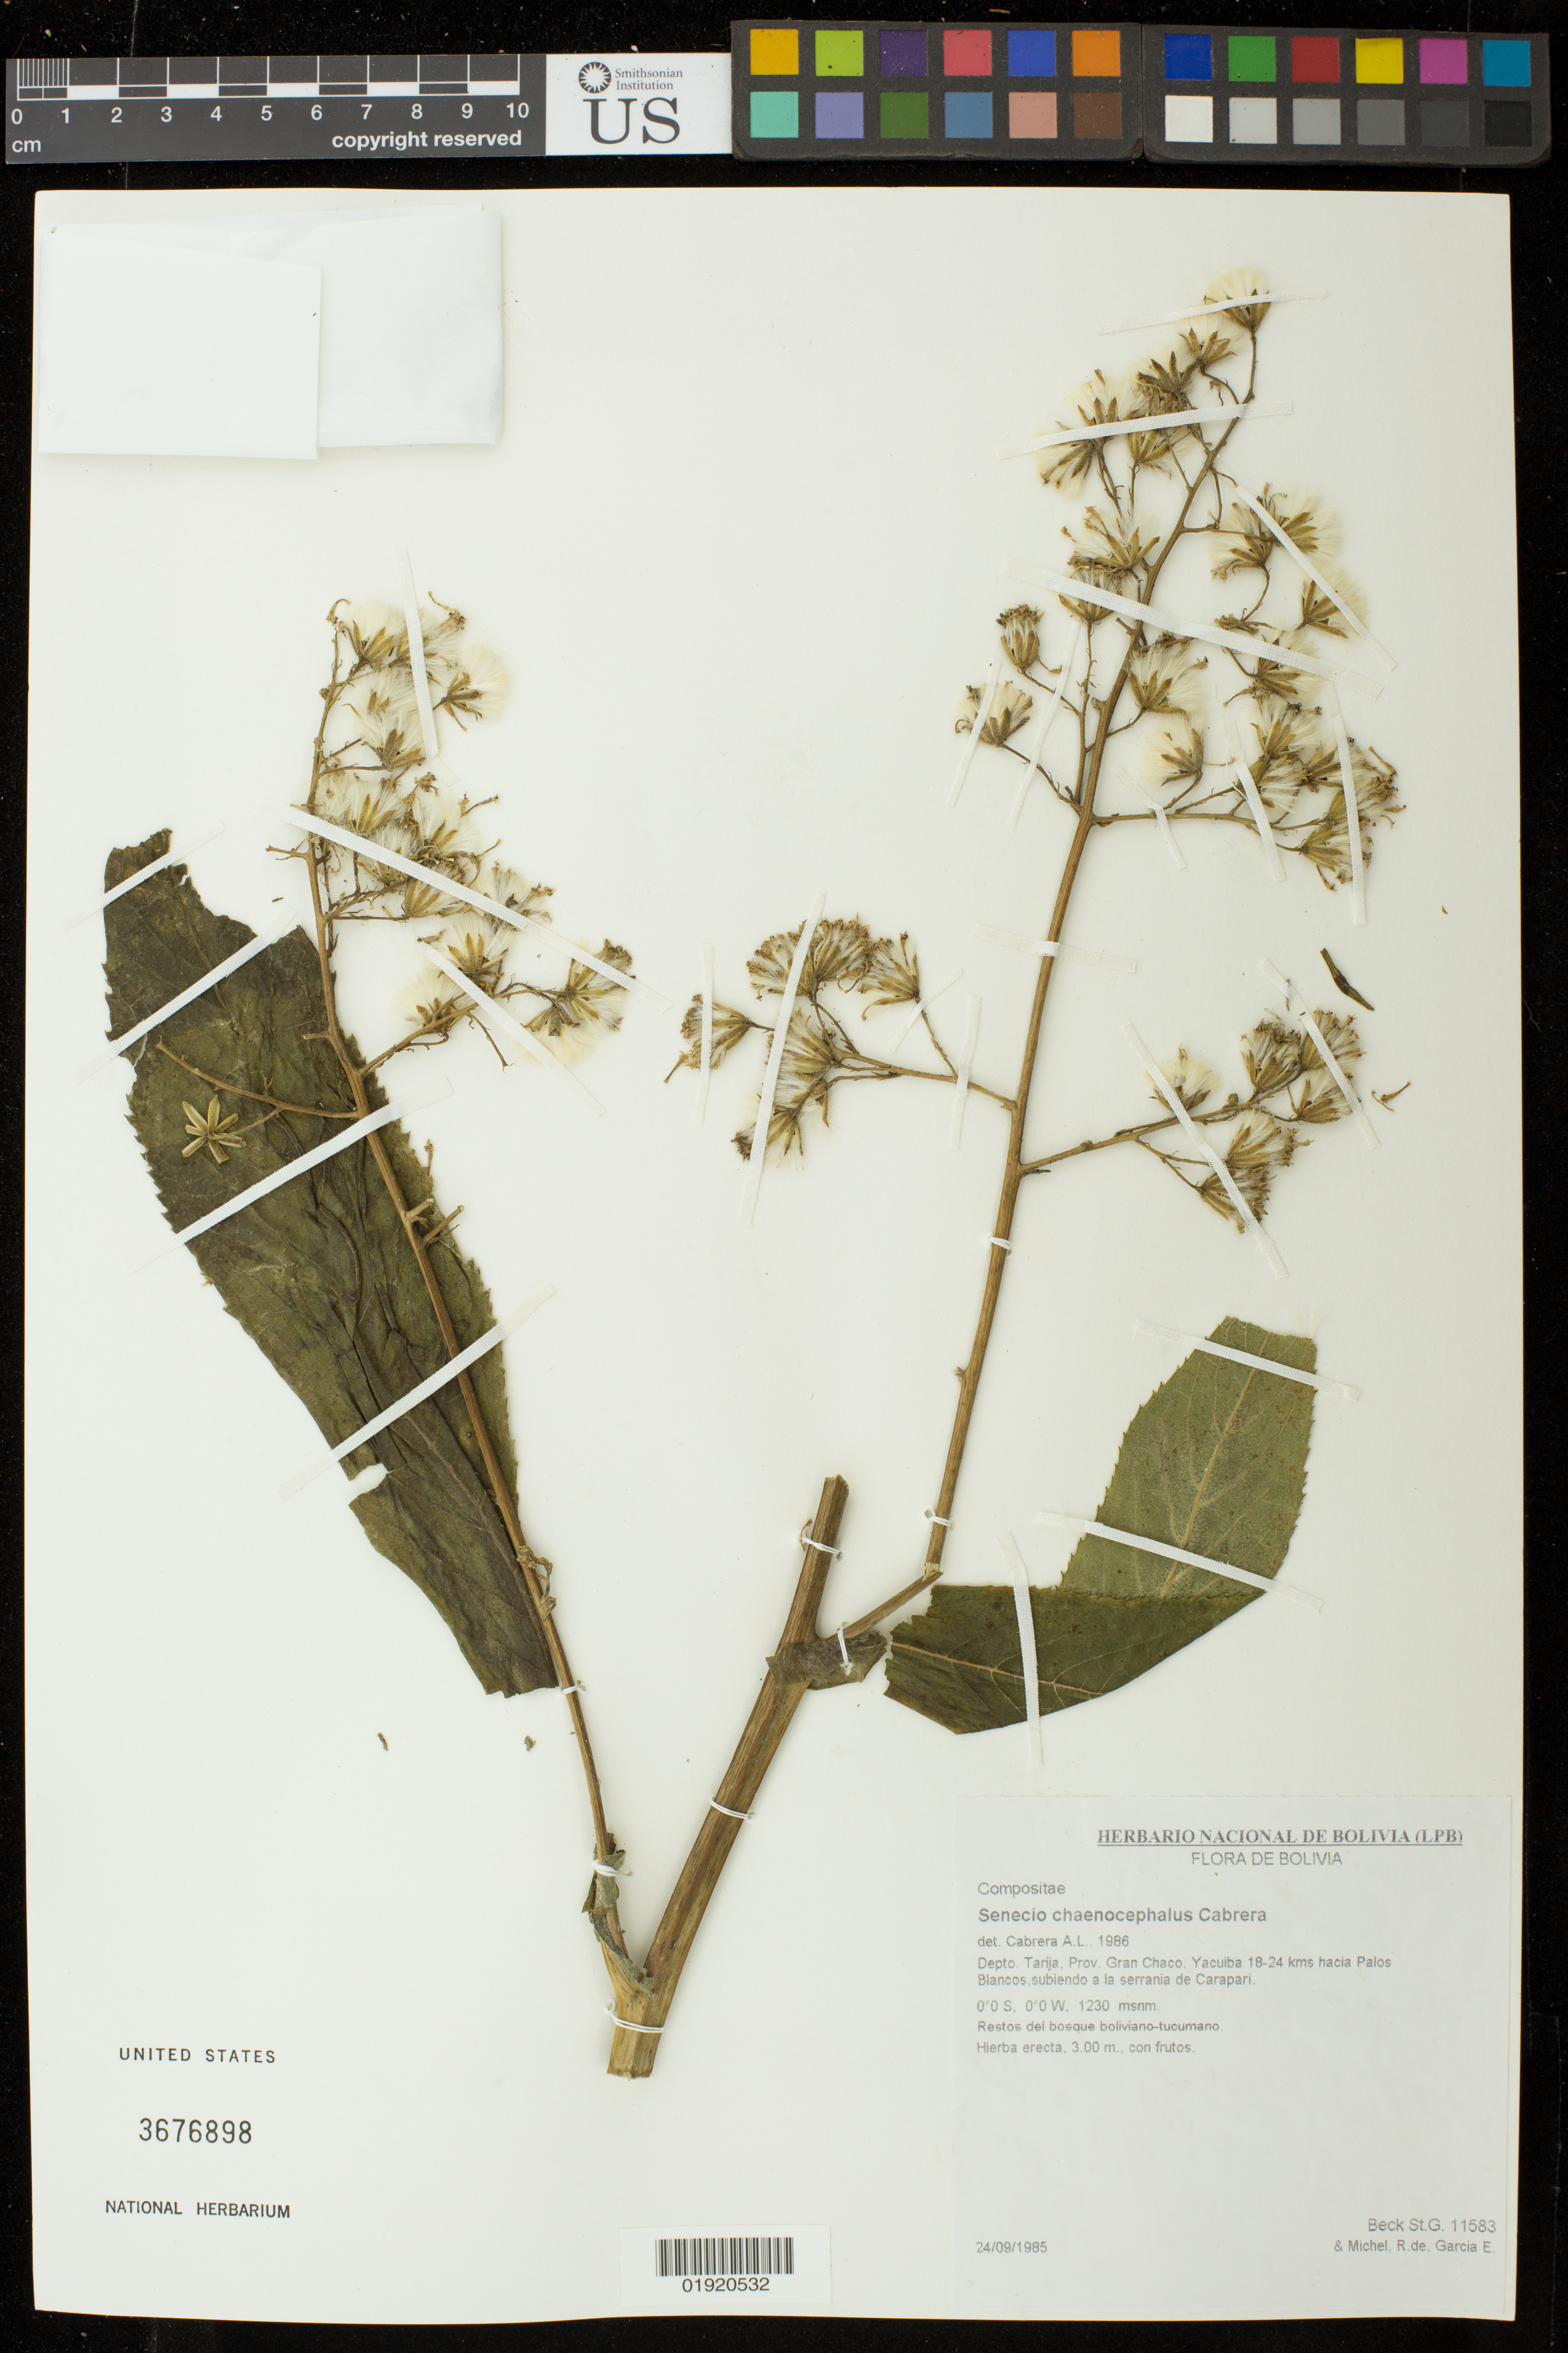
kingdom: Plantae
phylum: Tracheophyta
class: Magnoliopsida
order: Asterales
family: Asteraceae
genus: Dendrophorbium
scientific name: Dendrophorbium chaenocephalum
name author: (Cabrera) C. Jeffrey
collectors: S. Beck, R. d. Michel & E. Garcia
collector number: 11583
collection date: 1985-09-24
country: Bolivia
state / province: Tarija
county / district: Yacuiba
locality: Tarija, Prov. Gran Chaco, Yacuiba.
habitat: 18-24 kms hacia Palos Blancos, subiendo a la serranía de Carapari.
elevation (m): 1230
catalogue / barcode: US 3676898